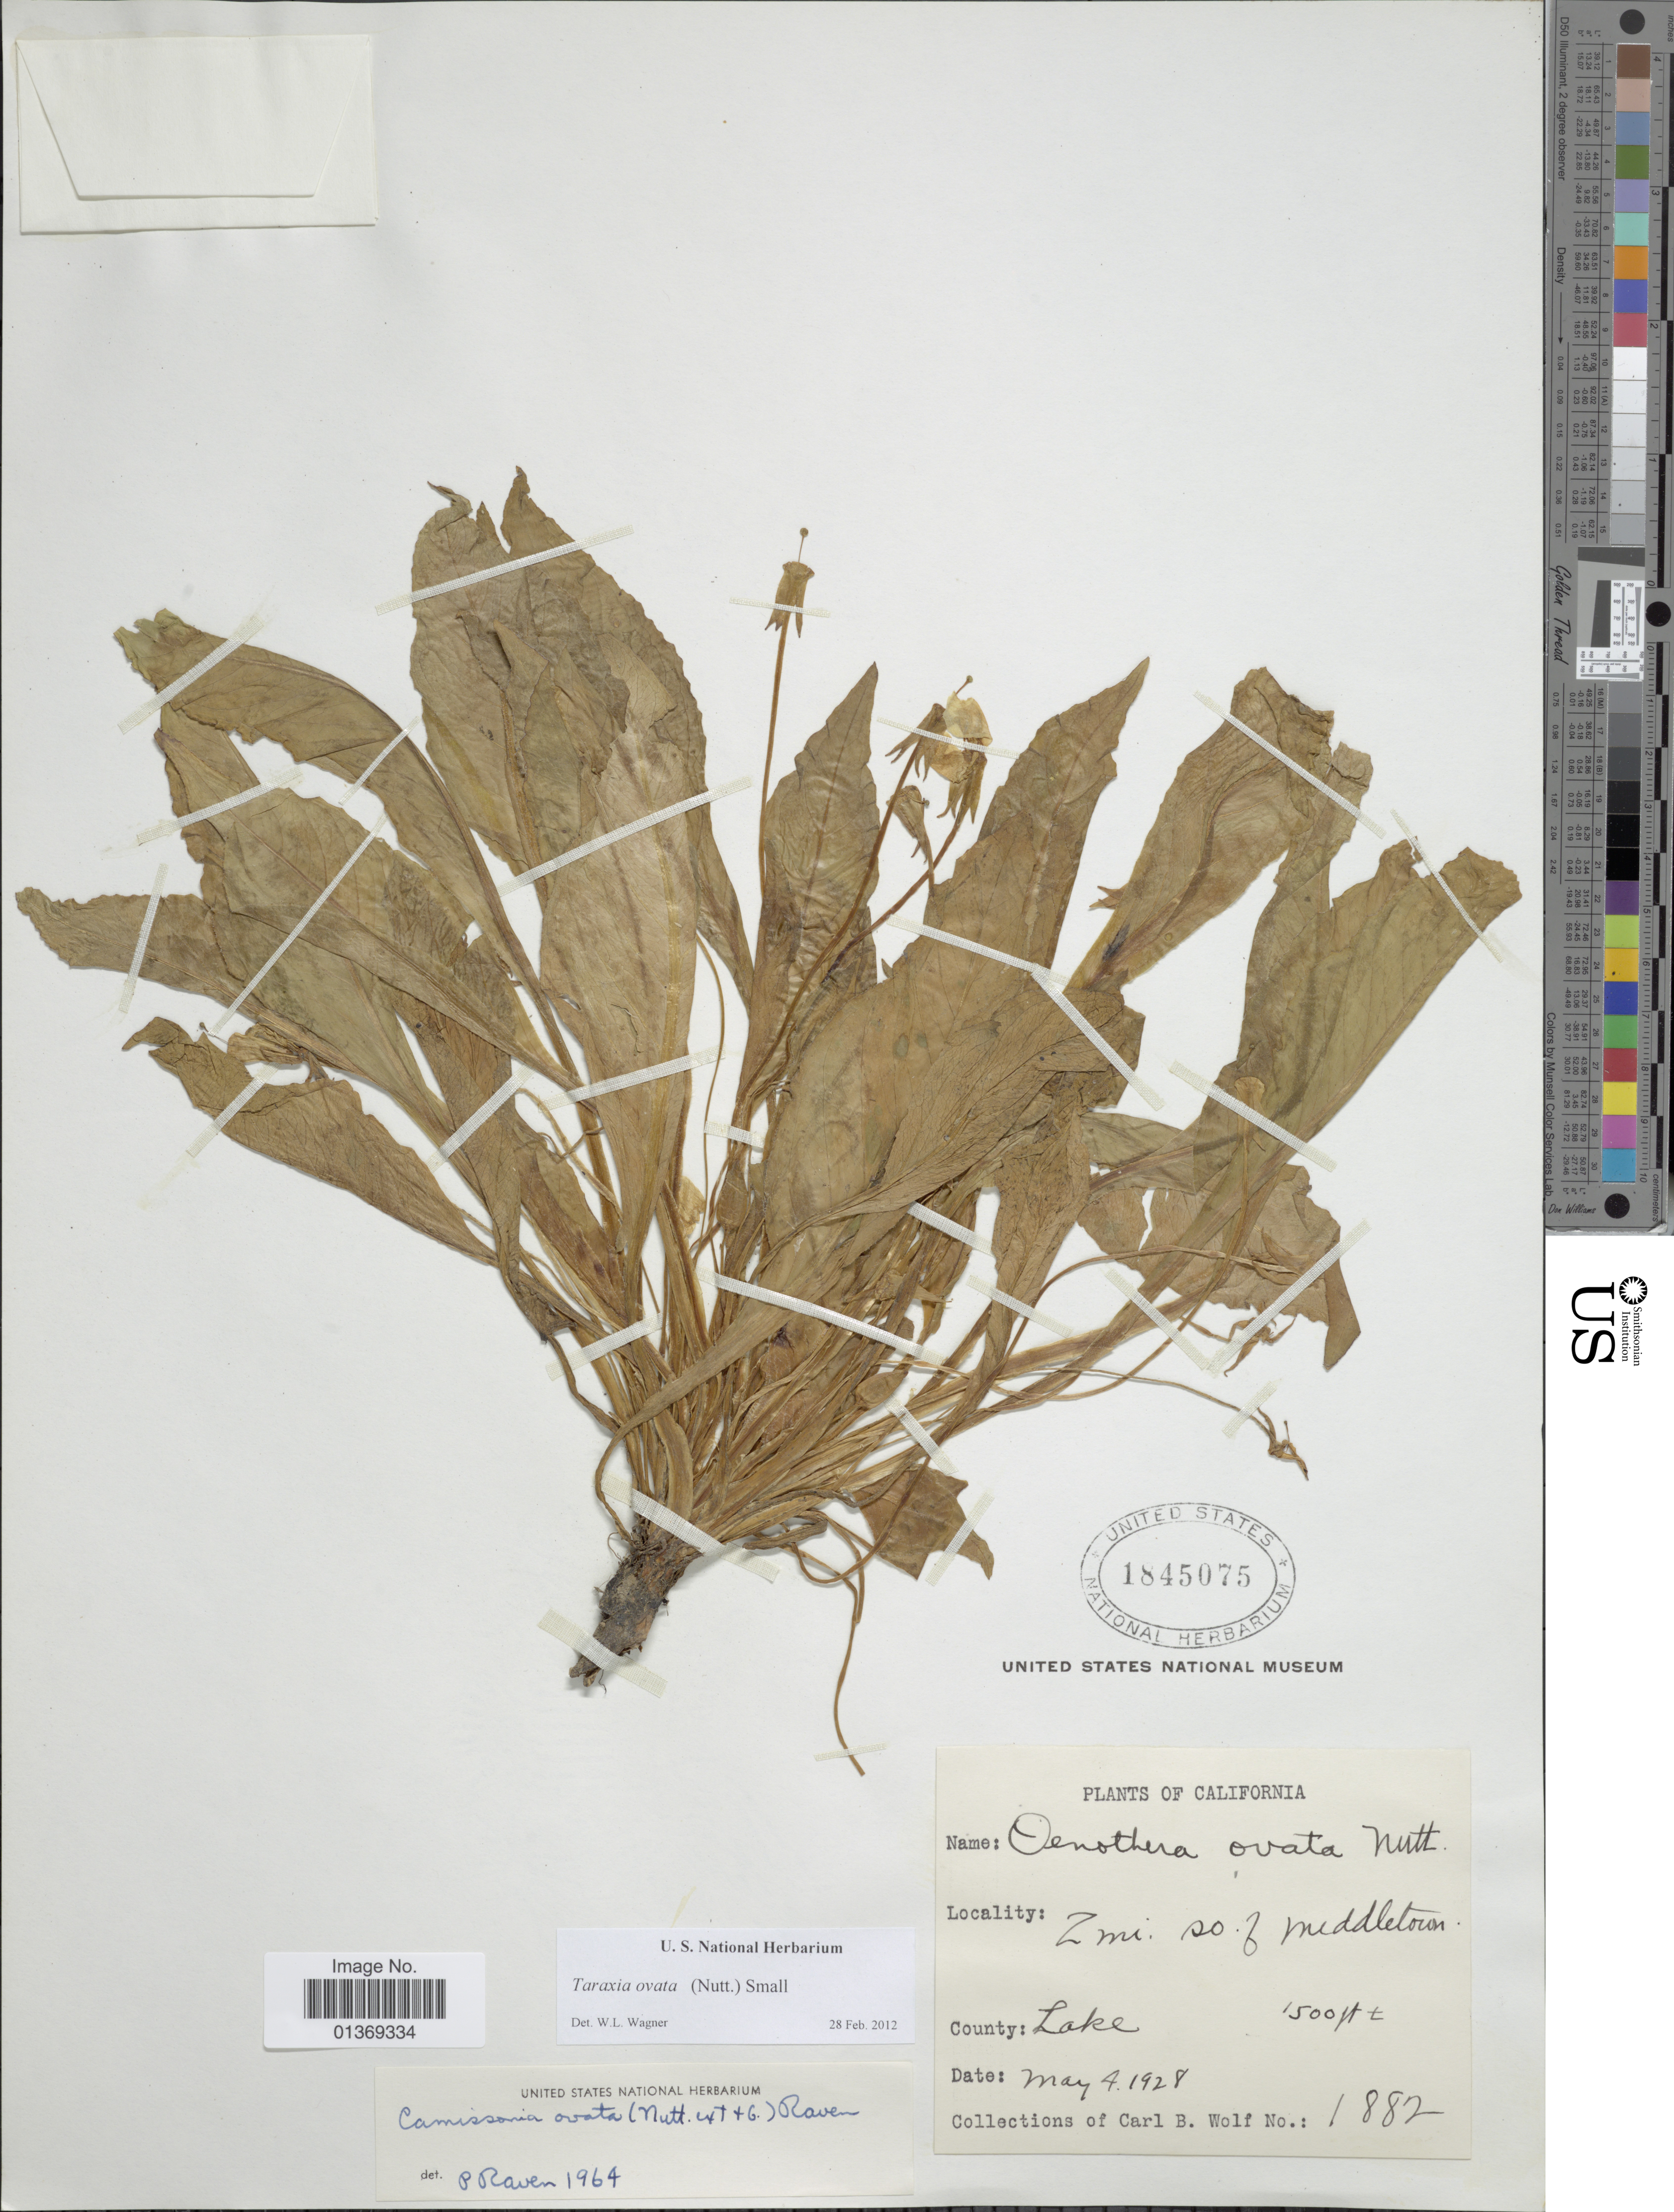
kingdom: Plantae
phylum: Tracheophyta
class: Magnoliopsida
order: Myrtales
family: Onagraceae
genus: Taraxia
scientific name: Taraxia ovata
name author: (Nutt.) Small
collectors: C. B. Wolf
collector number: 1882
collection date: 1928-05-04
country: United States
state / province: California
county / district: Lake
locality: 2 mi. so of Middleton, County: Lake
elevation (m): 457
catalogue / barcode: US 1845075